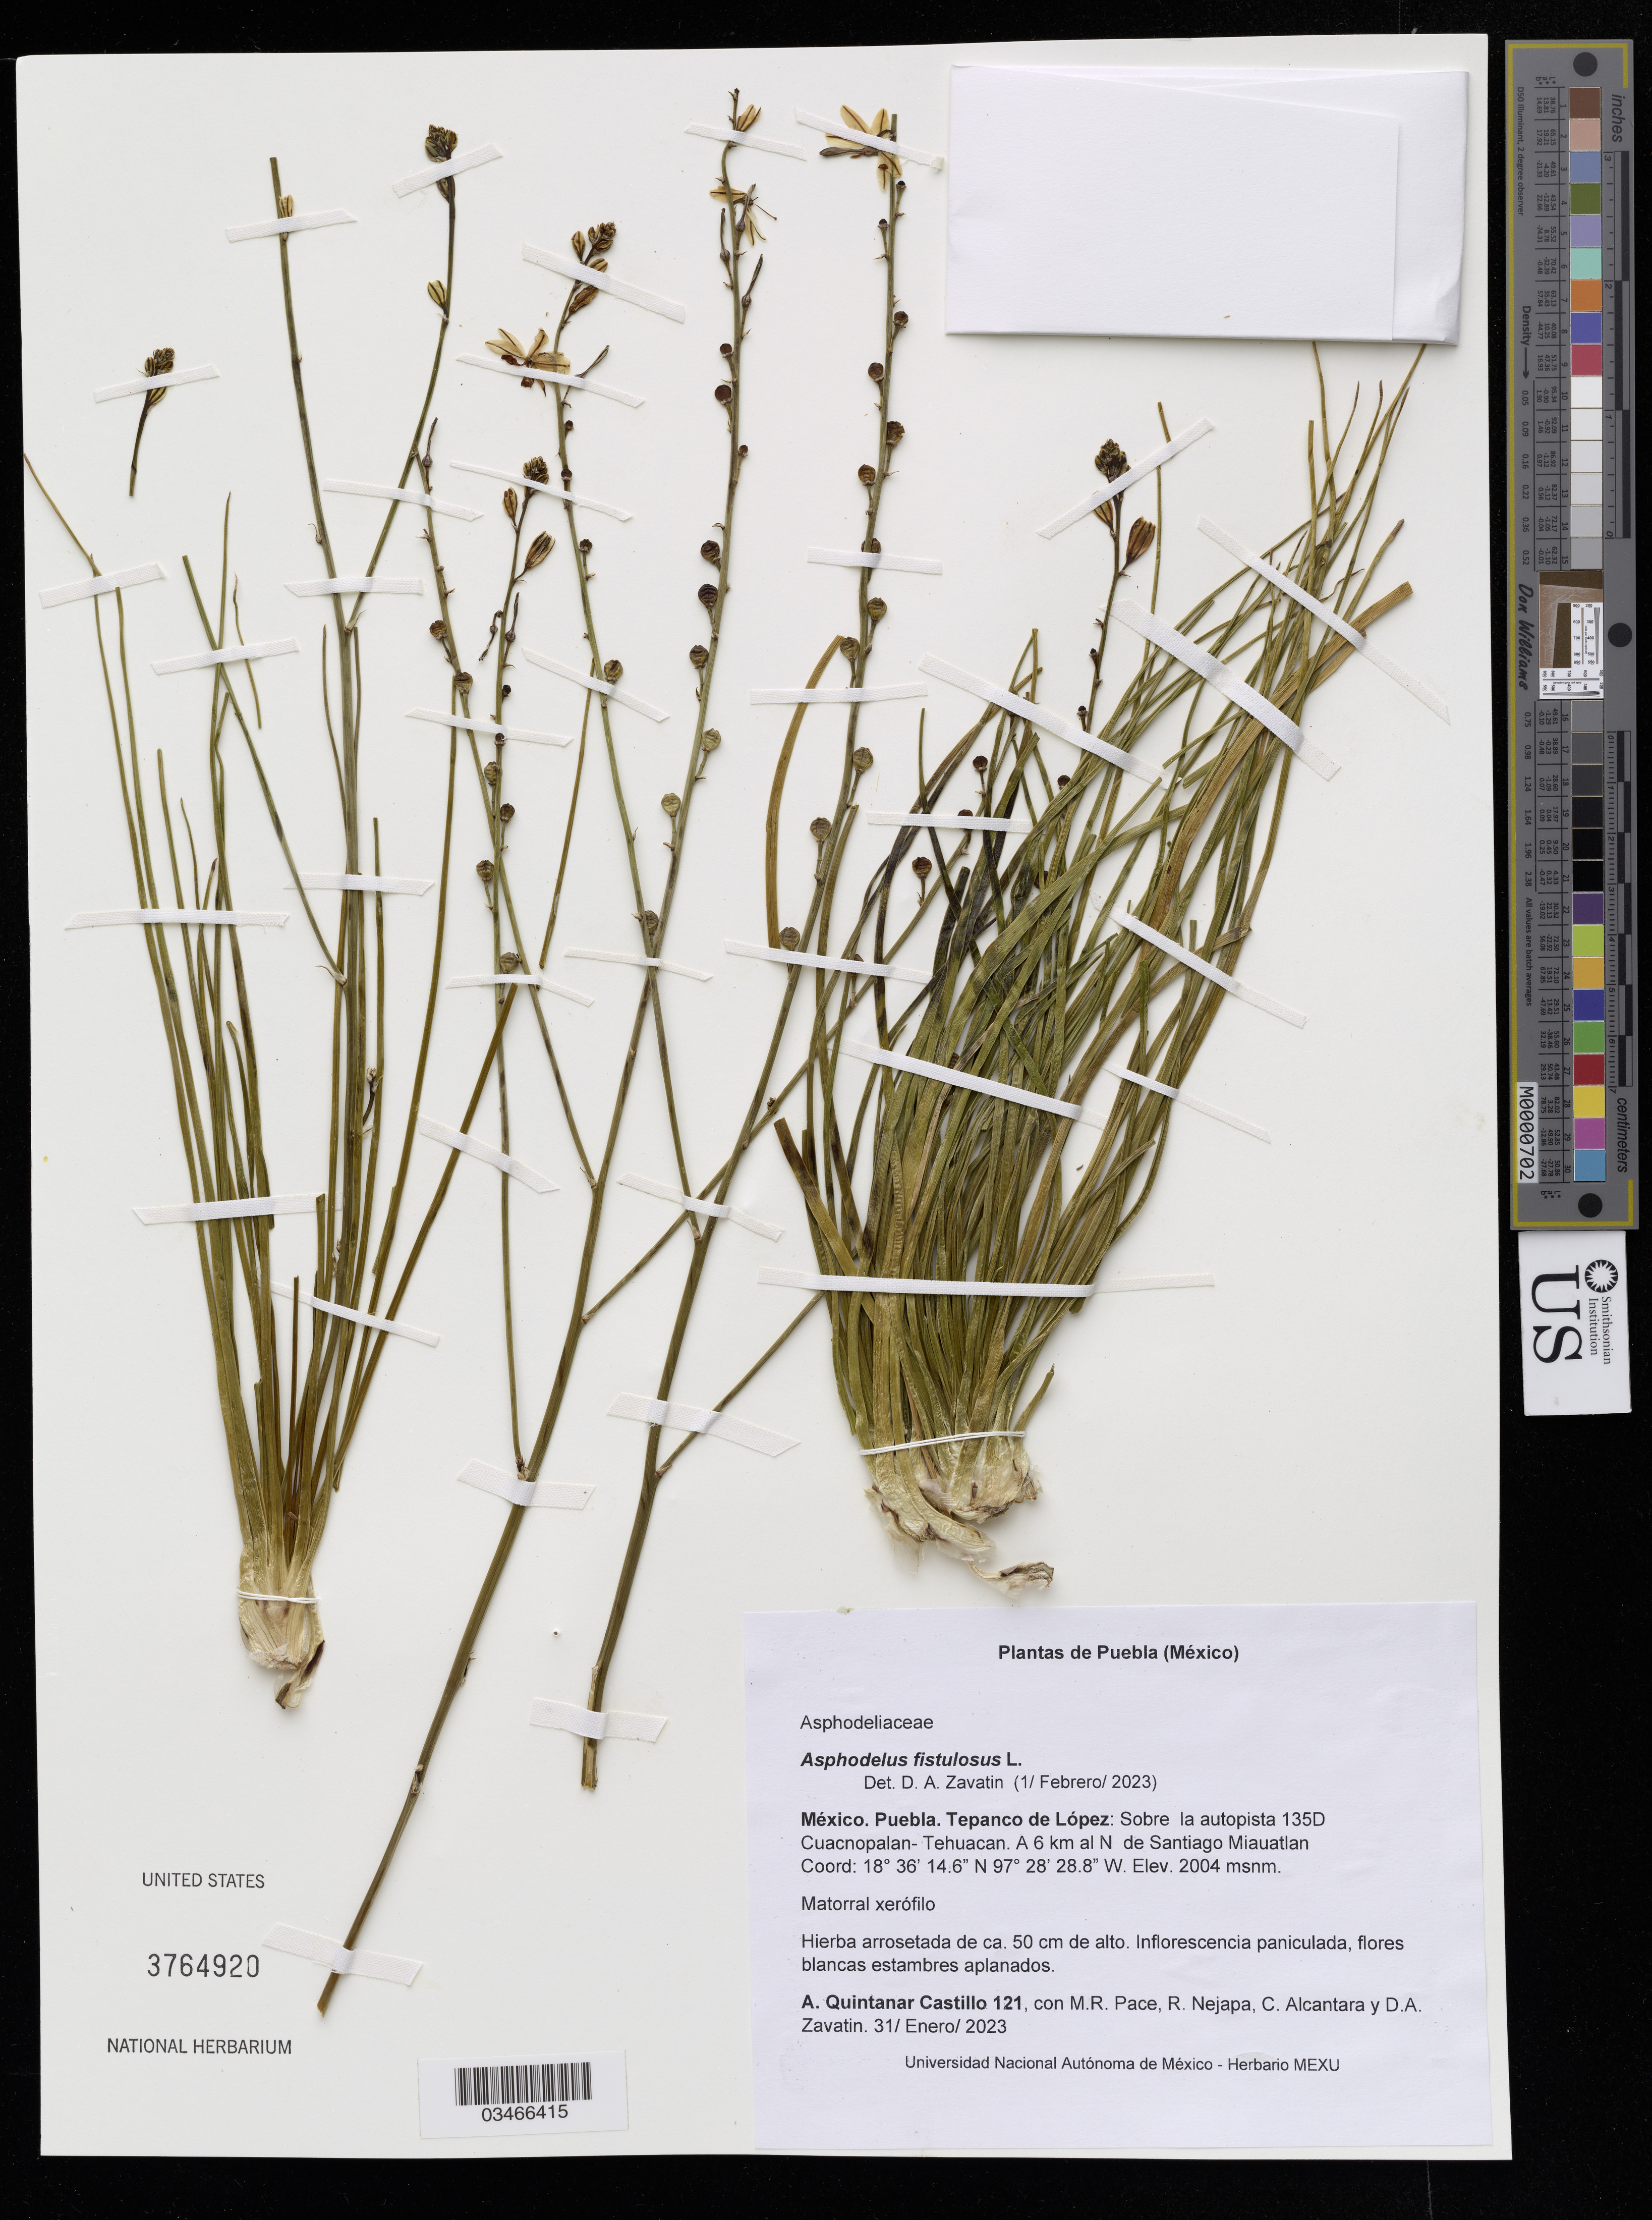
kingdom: Plantae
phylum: Tracheophyta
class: Liliopsida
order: Asparagales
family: Asphodelaceae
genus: Asphodelus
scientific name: Asphodelus fistulosus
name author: L.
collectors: M. R. Pace, R. Nejapa & C. Alcantara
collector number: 121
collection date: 2023-01-31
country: Mexico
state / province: Puebla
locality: Tepanco de López: Sobre la autopista 135D Cuacnopalan- Tehuacan. A 6 km al N de Santiago Miauatlan.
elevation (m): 2004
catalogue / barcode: US 3764920